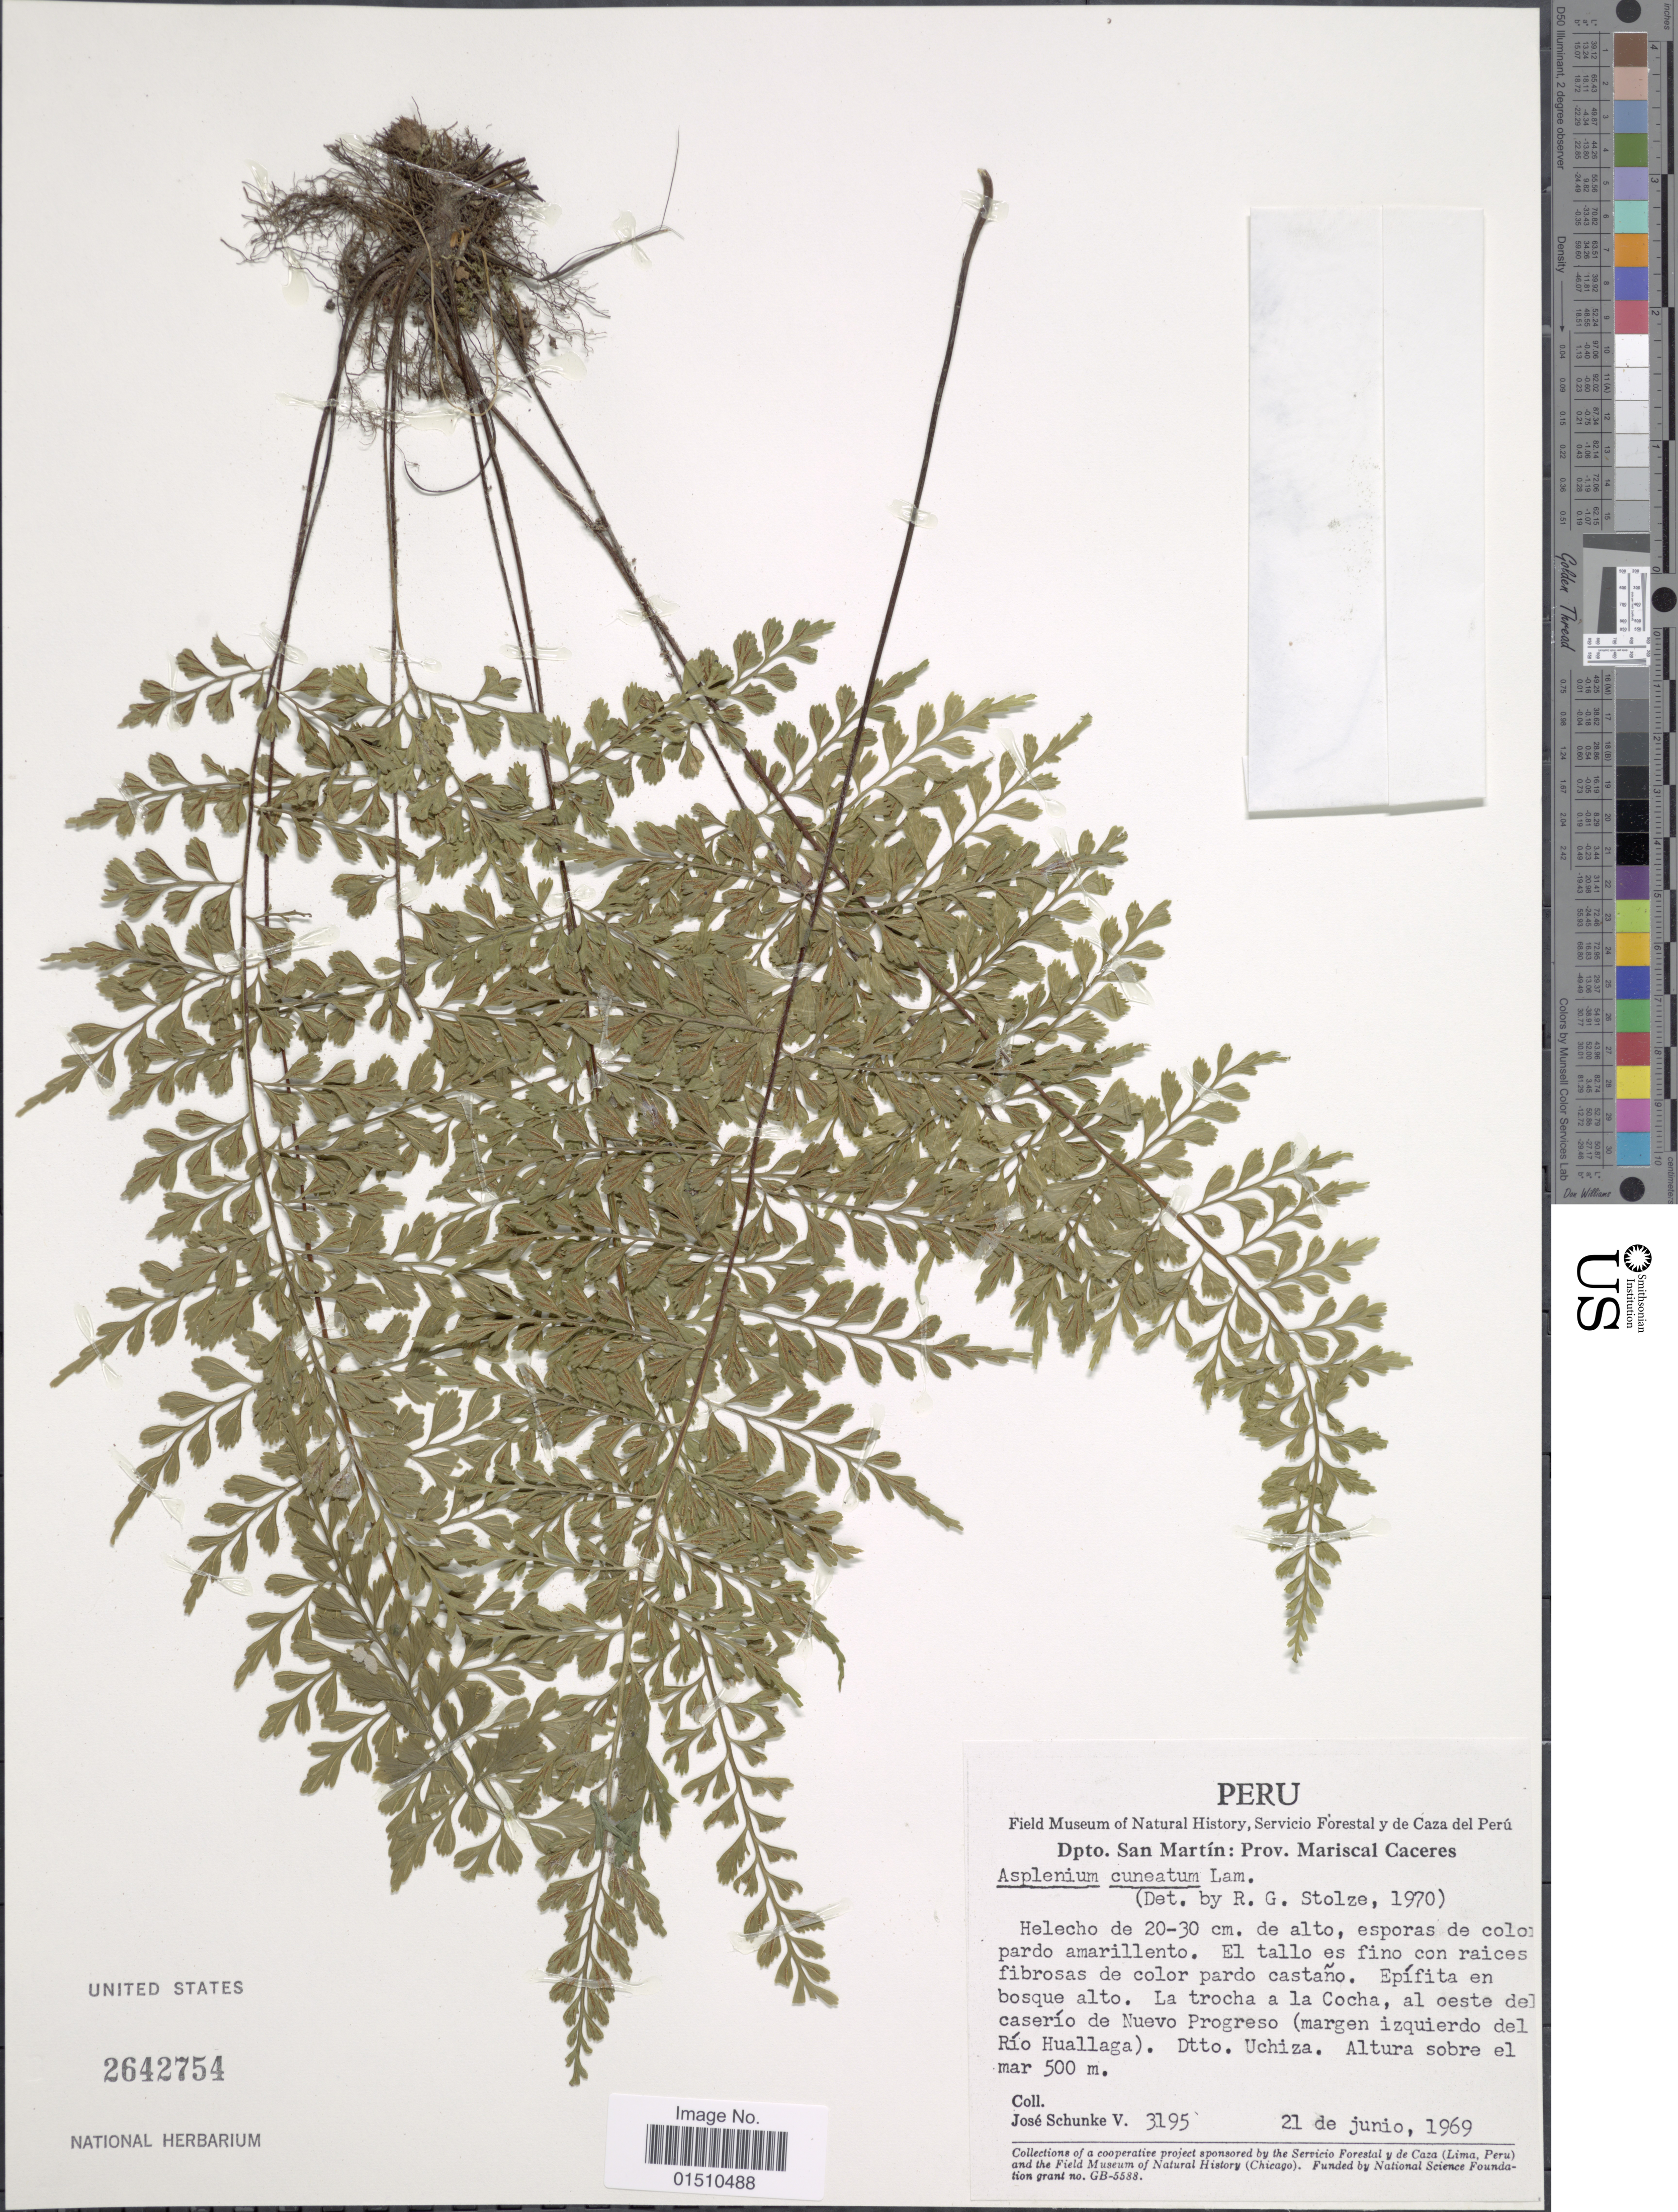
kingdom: Plantae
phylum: Tracheophyta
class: Polypodiopsida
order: Polypodiales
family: Aspleniaceae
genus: Asplenium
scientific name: Asplenium cuneatum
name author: Lam.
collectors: J. Schunke Vigo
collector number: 3195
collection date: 1969-06-21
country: Peru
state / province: San Martín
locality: Peru, Dpto. San Martin: Prov. Mariscal Caceres, La trocha a la Cocha, al oeste del caserio de Nuevo Progreso (margem izquierdo del Rio Huallaga). Dtto. Uchiza.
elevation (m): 500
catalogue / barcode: US 2642754